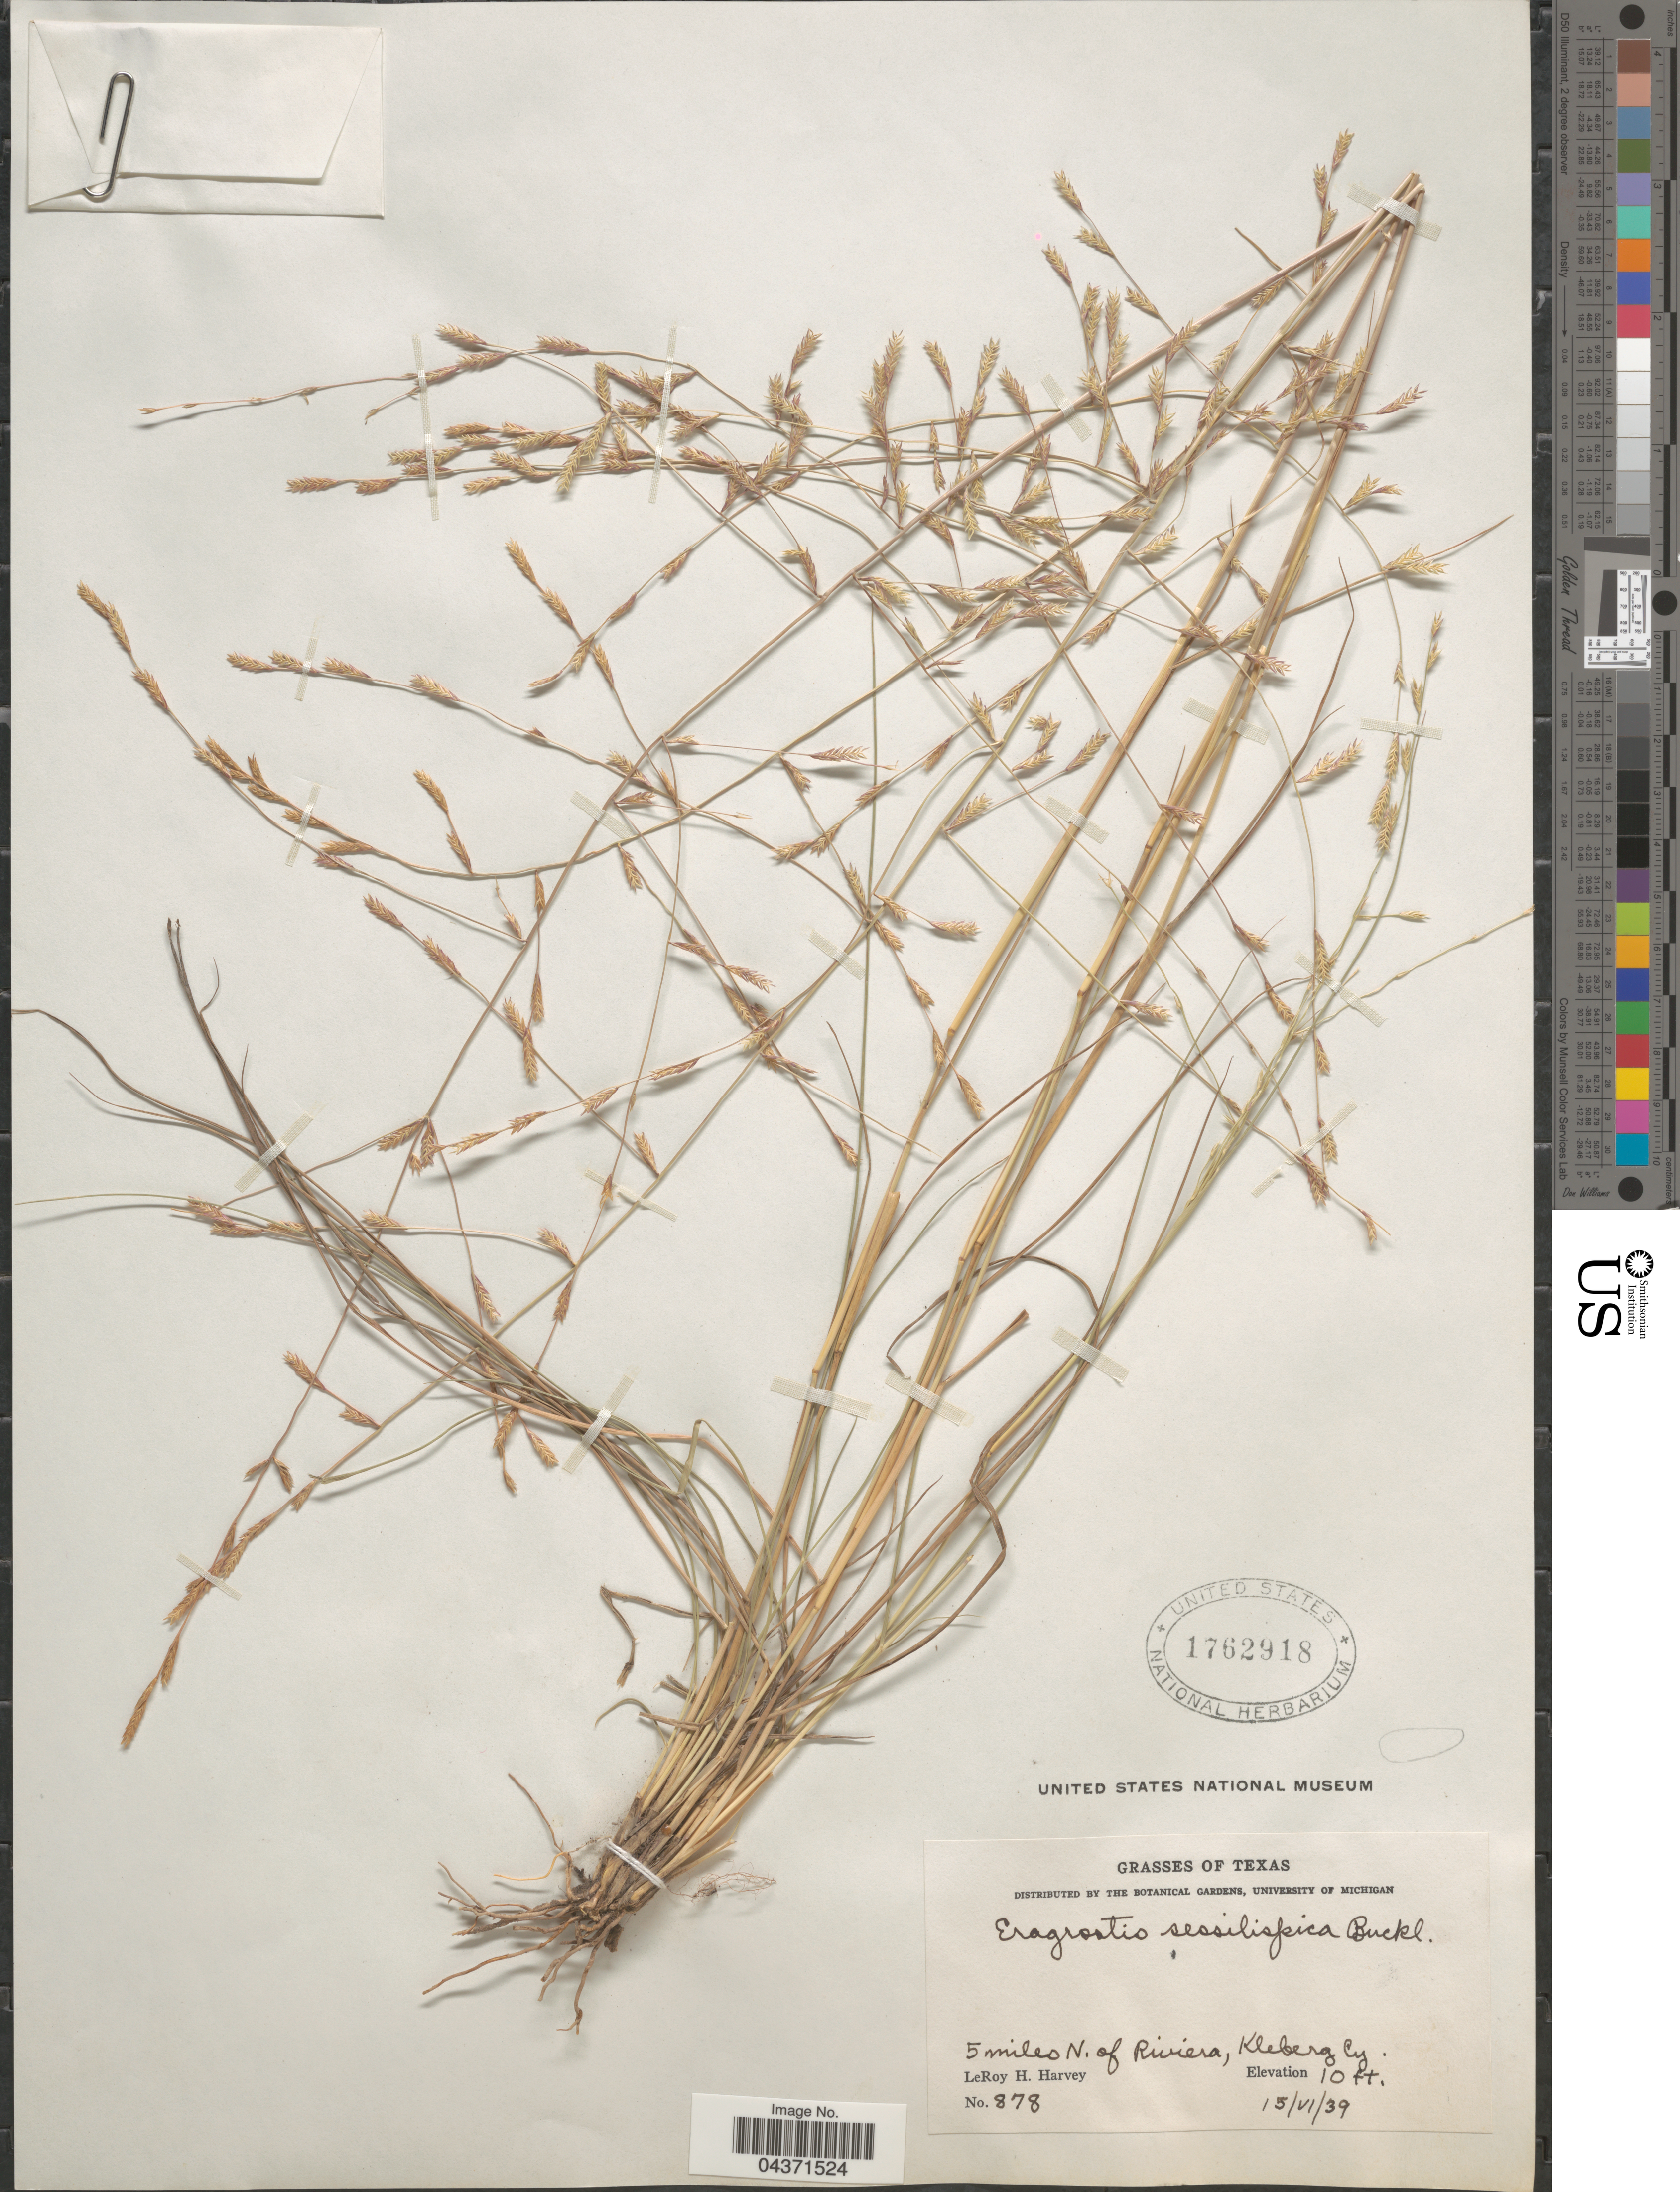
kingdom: Plantae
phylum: Tracheophyta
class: Liliopsida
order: Poales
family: Poaceae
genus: Eragrostis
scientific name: Eragrostis sessilispica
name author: Buckley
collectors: L. H. Harvey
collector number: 878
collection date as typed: Transcribed d/m/y: 15/6/39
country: United States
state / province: Texas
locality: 5 miles N. of Riviera, Kleberg Cy.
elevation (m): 3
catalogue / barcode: US 1762918